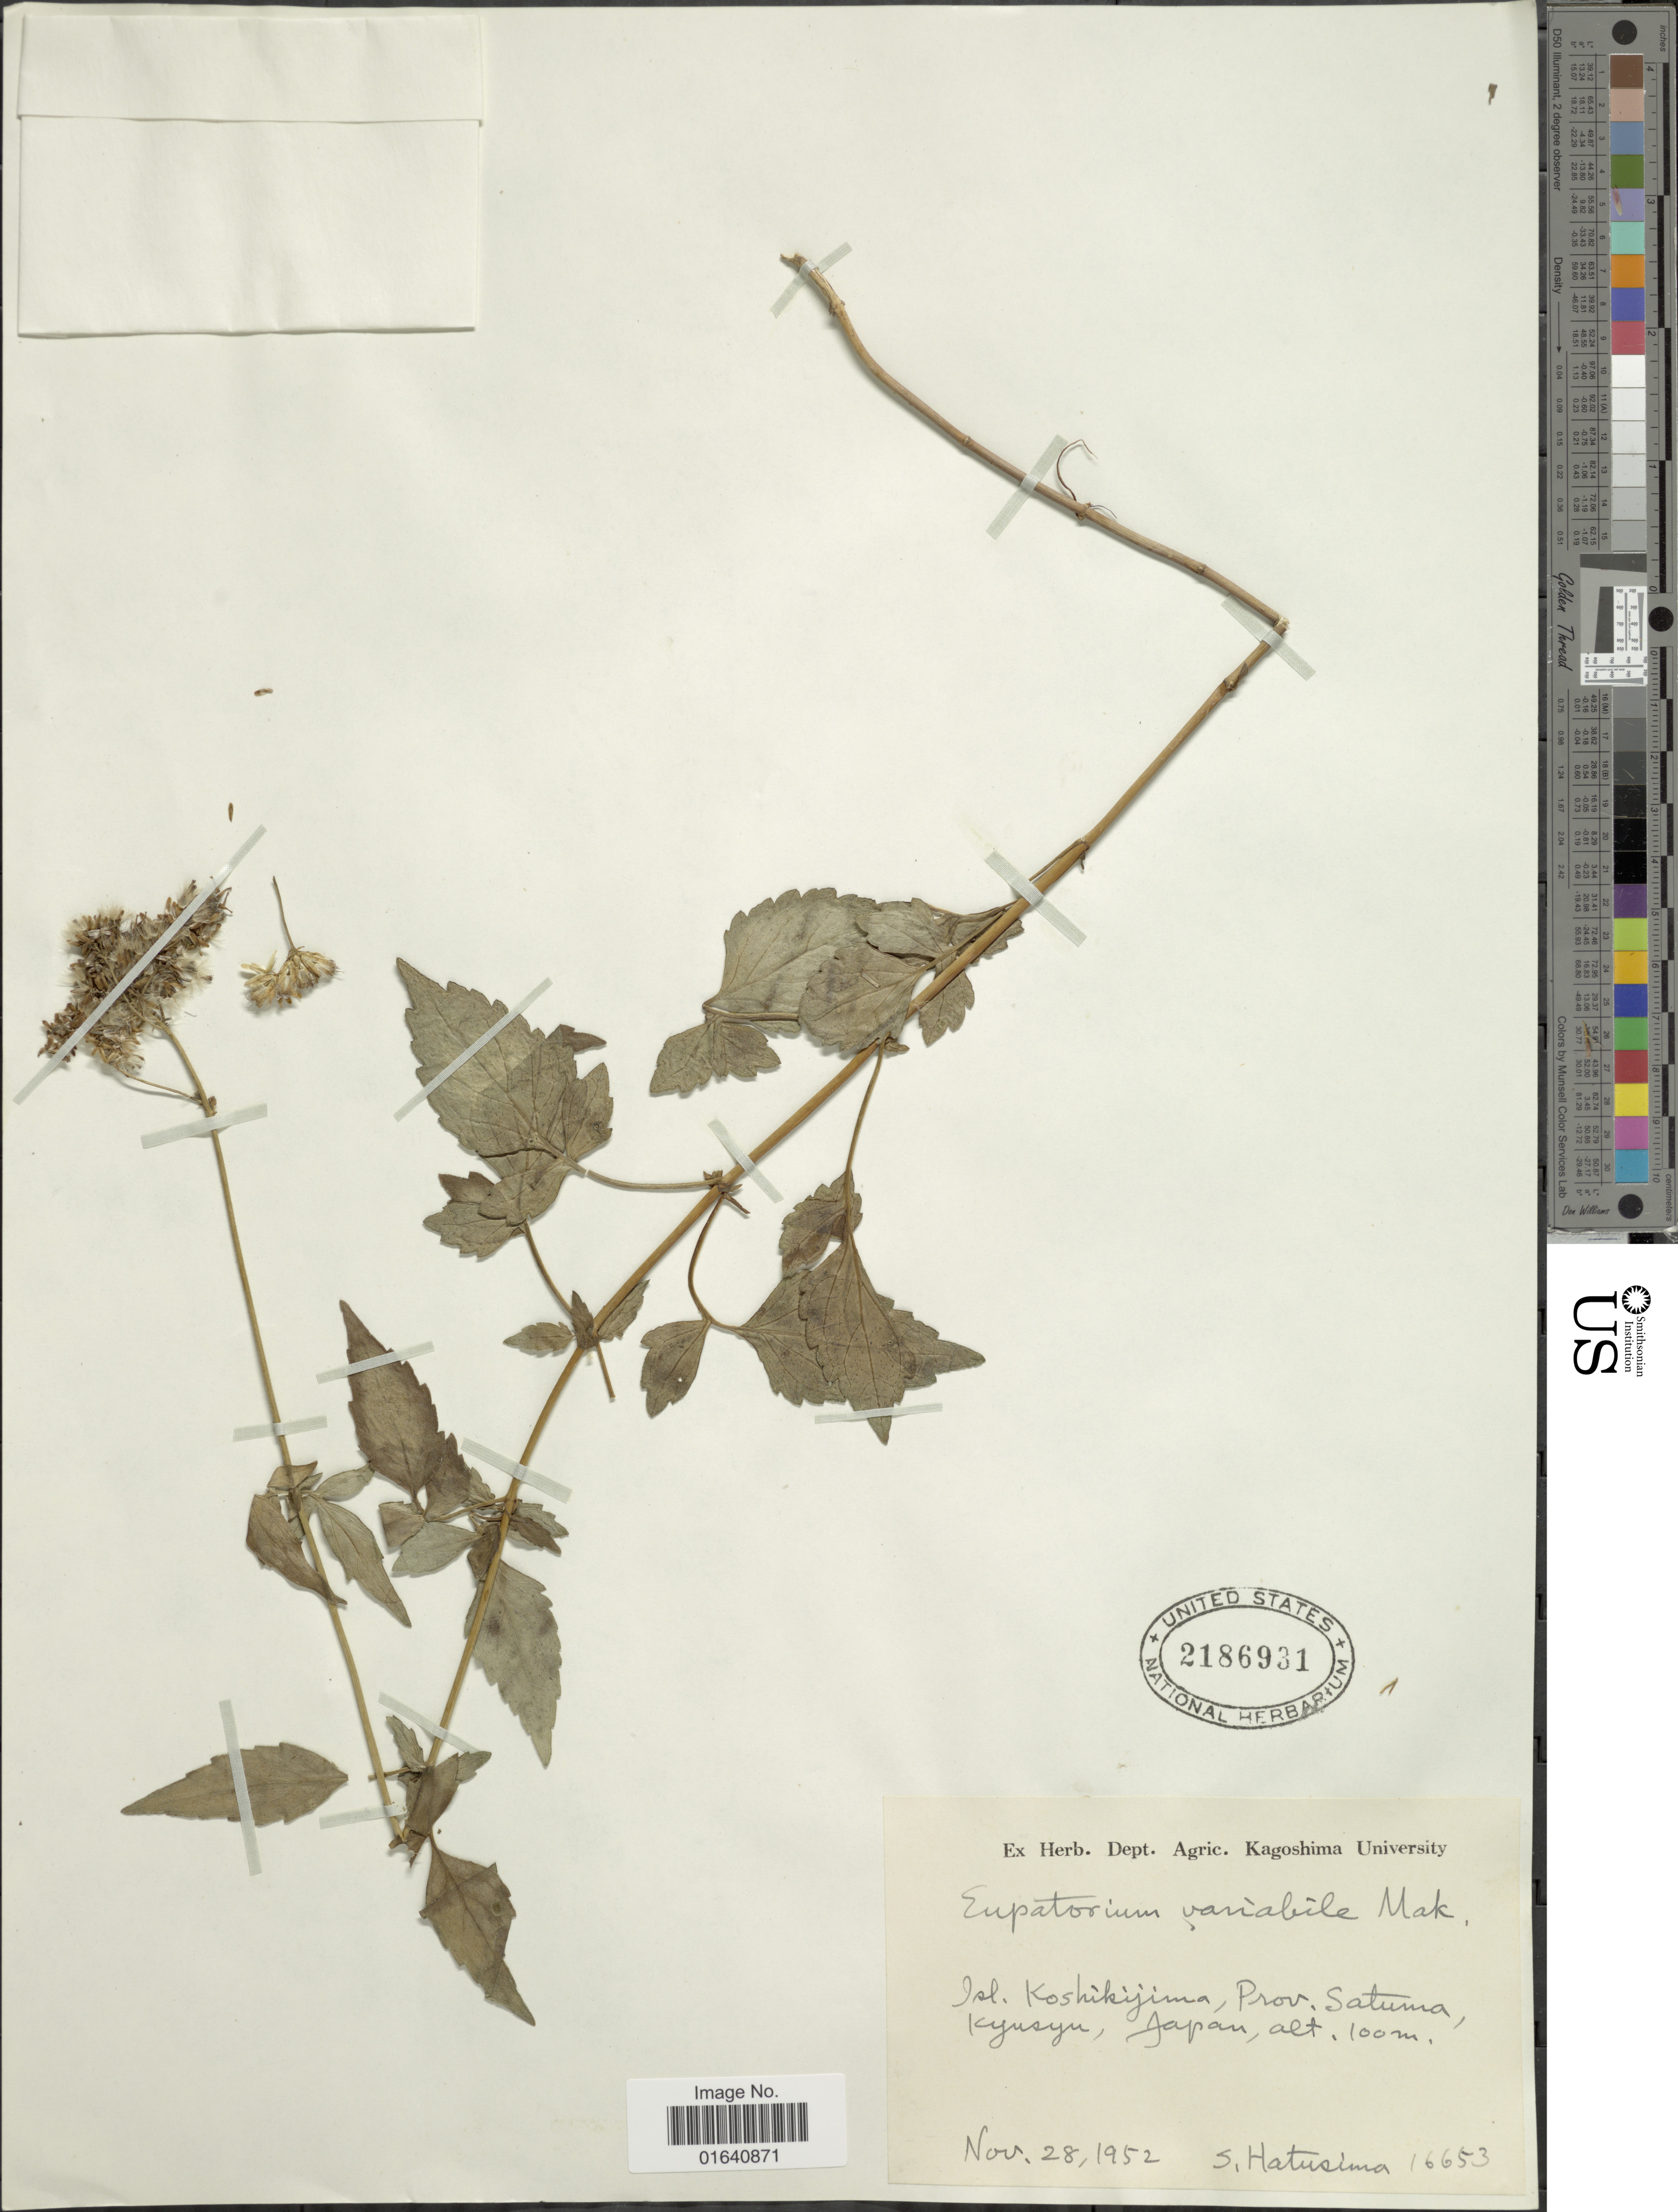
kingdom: Plantae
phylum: Tracheophyta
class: Magnoliopsida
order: Asterales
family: Asteraceae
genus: Eupatorium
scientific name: Eupatorium variabilis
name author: Makino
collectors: S. Hatusima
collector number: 16653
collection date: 1952-11-28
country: Japan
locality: Isl. Koshikijima, Prov. Satuma, Kyusyu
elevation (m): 100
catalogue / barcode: US 2186931